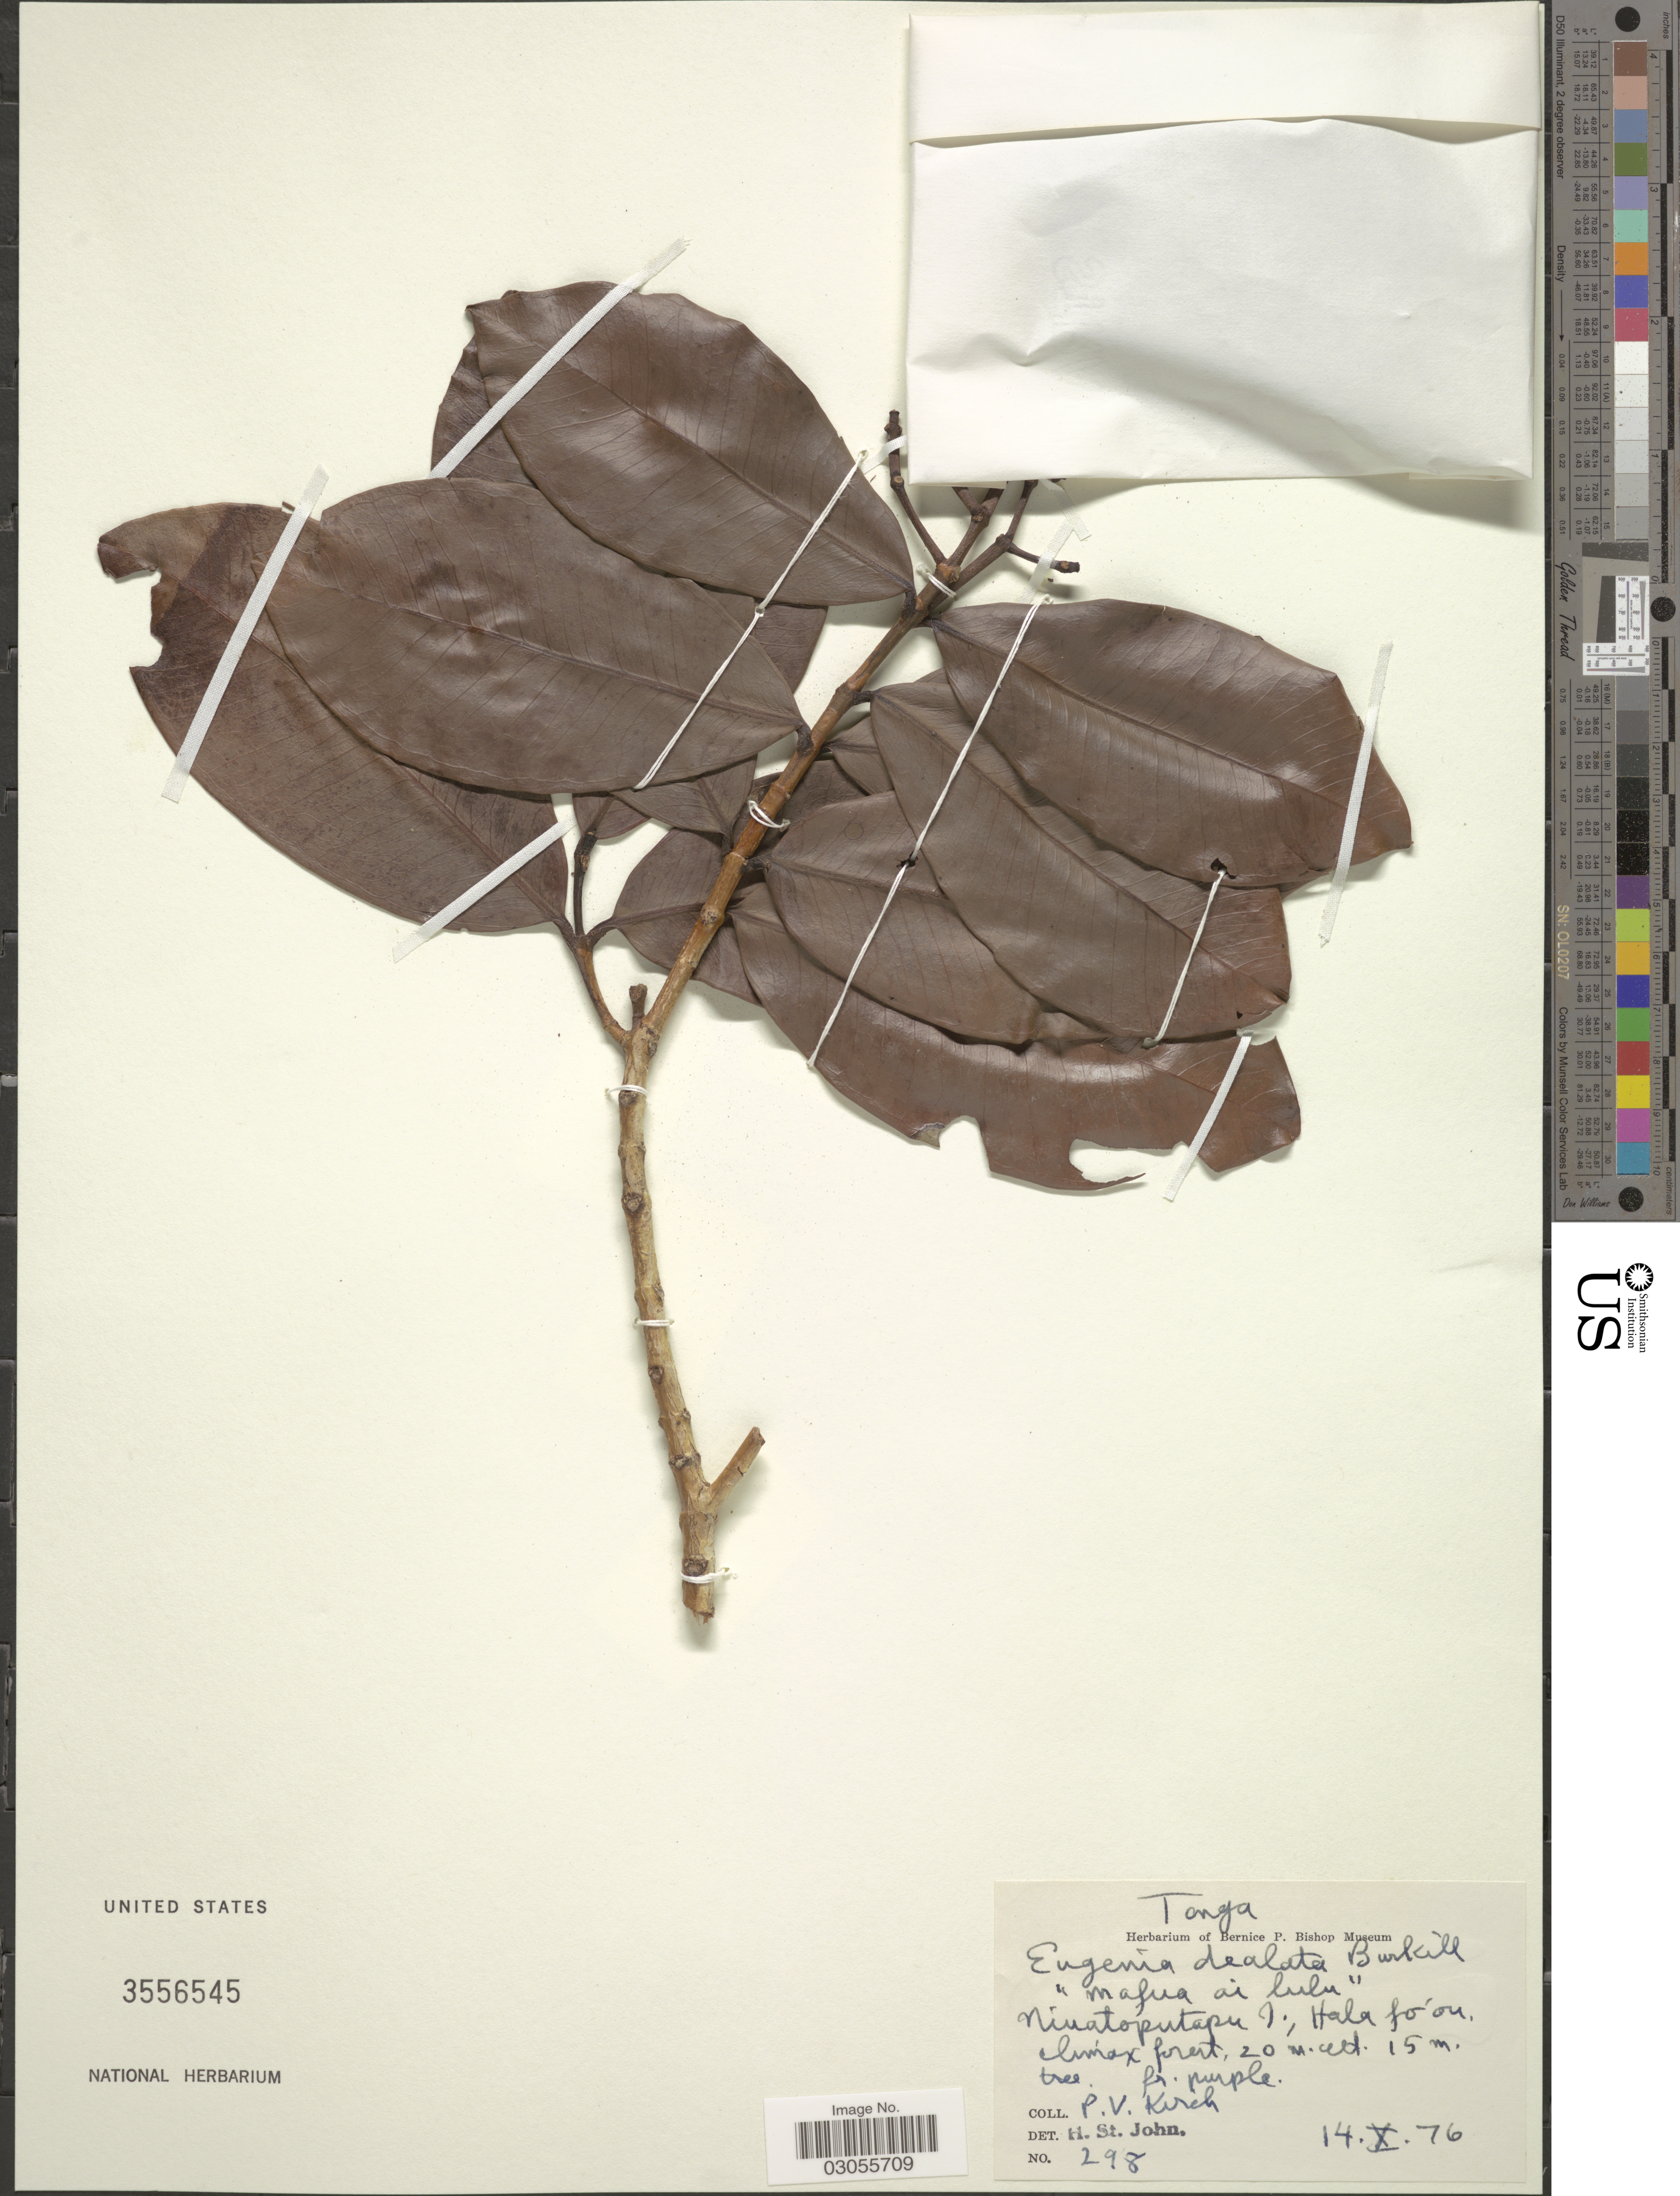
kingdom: Plantae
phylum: Tracheophyta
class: Magnoliopsida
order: Myrtales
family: Myrtaceae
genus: Syzygium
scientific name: Syzygium dealbatum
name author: (Burkhill) A.C. Sm.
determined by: Smith, A. C.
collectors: P. Kirch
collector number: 298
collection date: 1976-10-14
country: Tanzania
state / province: Tanga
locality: Niuatoputapu I.; Hala fo'ou.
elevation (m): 20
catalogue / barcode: US 3556545